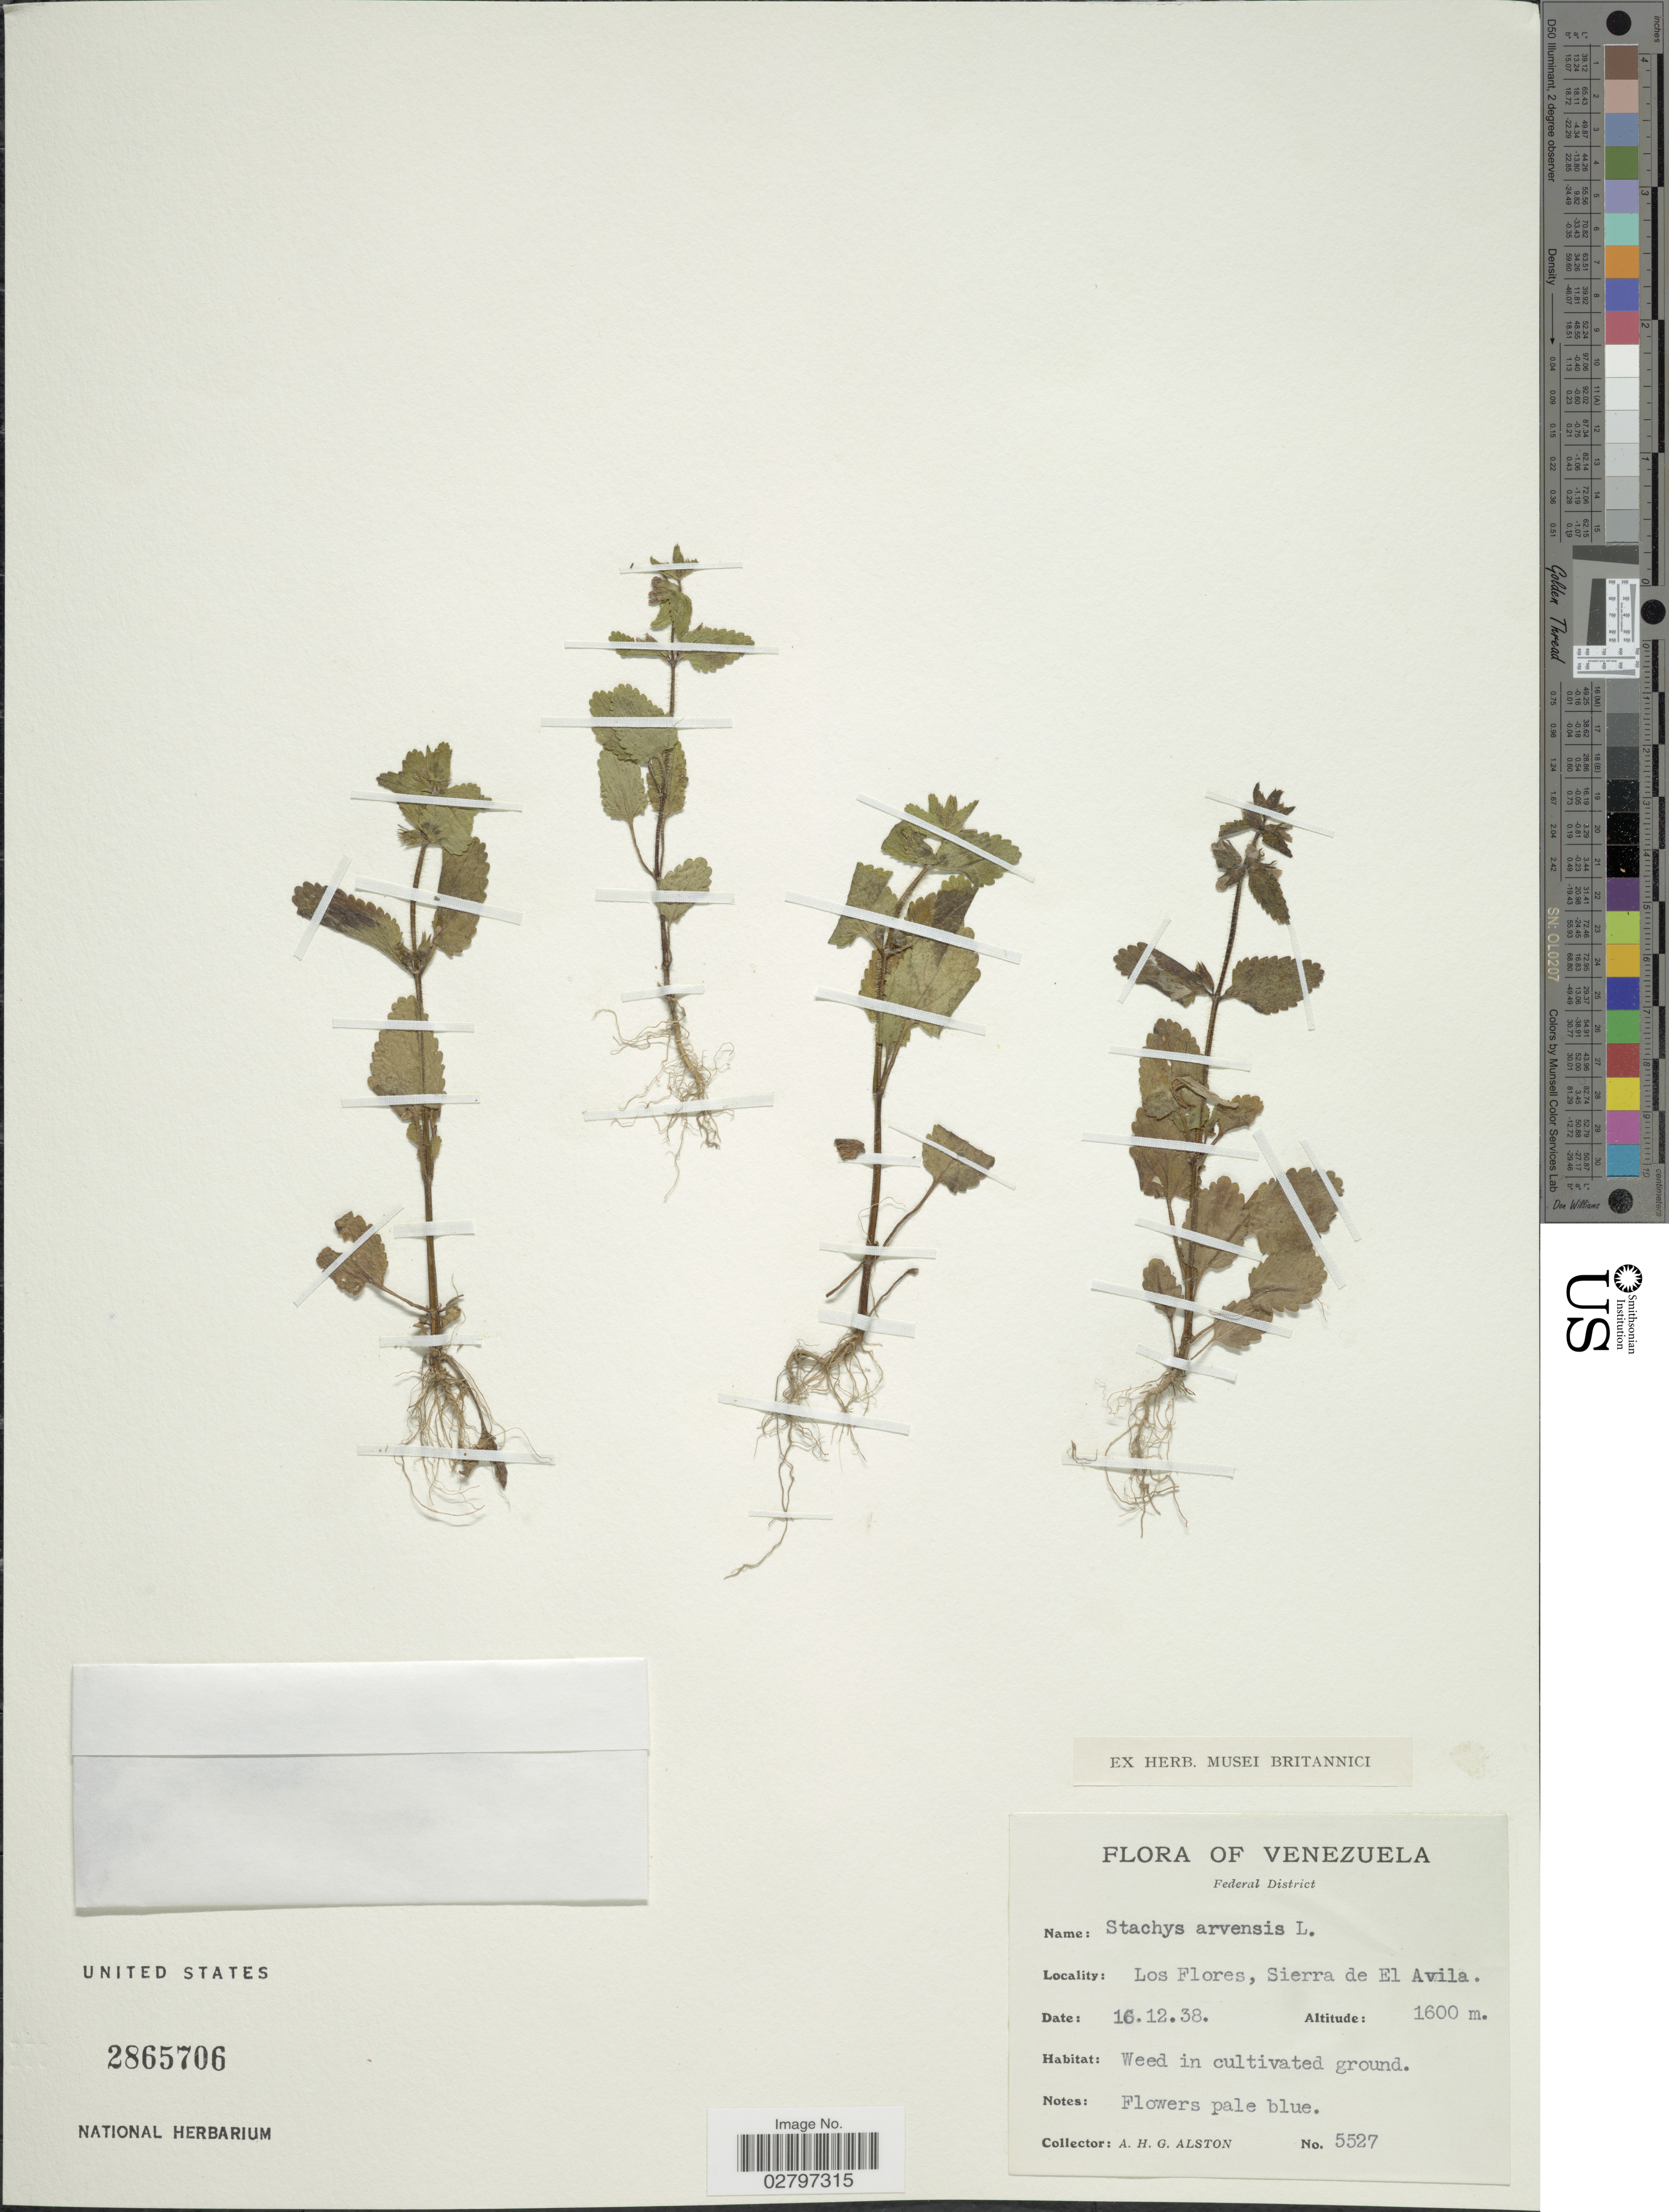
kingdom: Plantae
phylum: Tracheophyta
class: Magnoliopsida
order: Lamiales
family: Lamiaceae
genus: Stachys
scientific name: Stachys arvensis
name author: (L.) L.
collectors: A. H. Alston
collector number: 5527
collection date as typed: Transcribed d/m/y: 16/12/38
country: Venezuela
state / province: Miranda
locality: Federal District, Los Flores, Sierra de El Avila.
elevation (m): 1600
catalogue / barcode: US 2865706